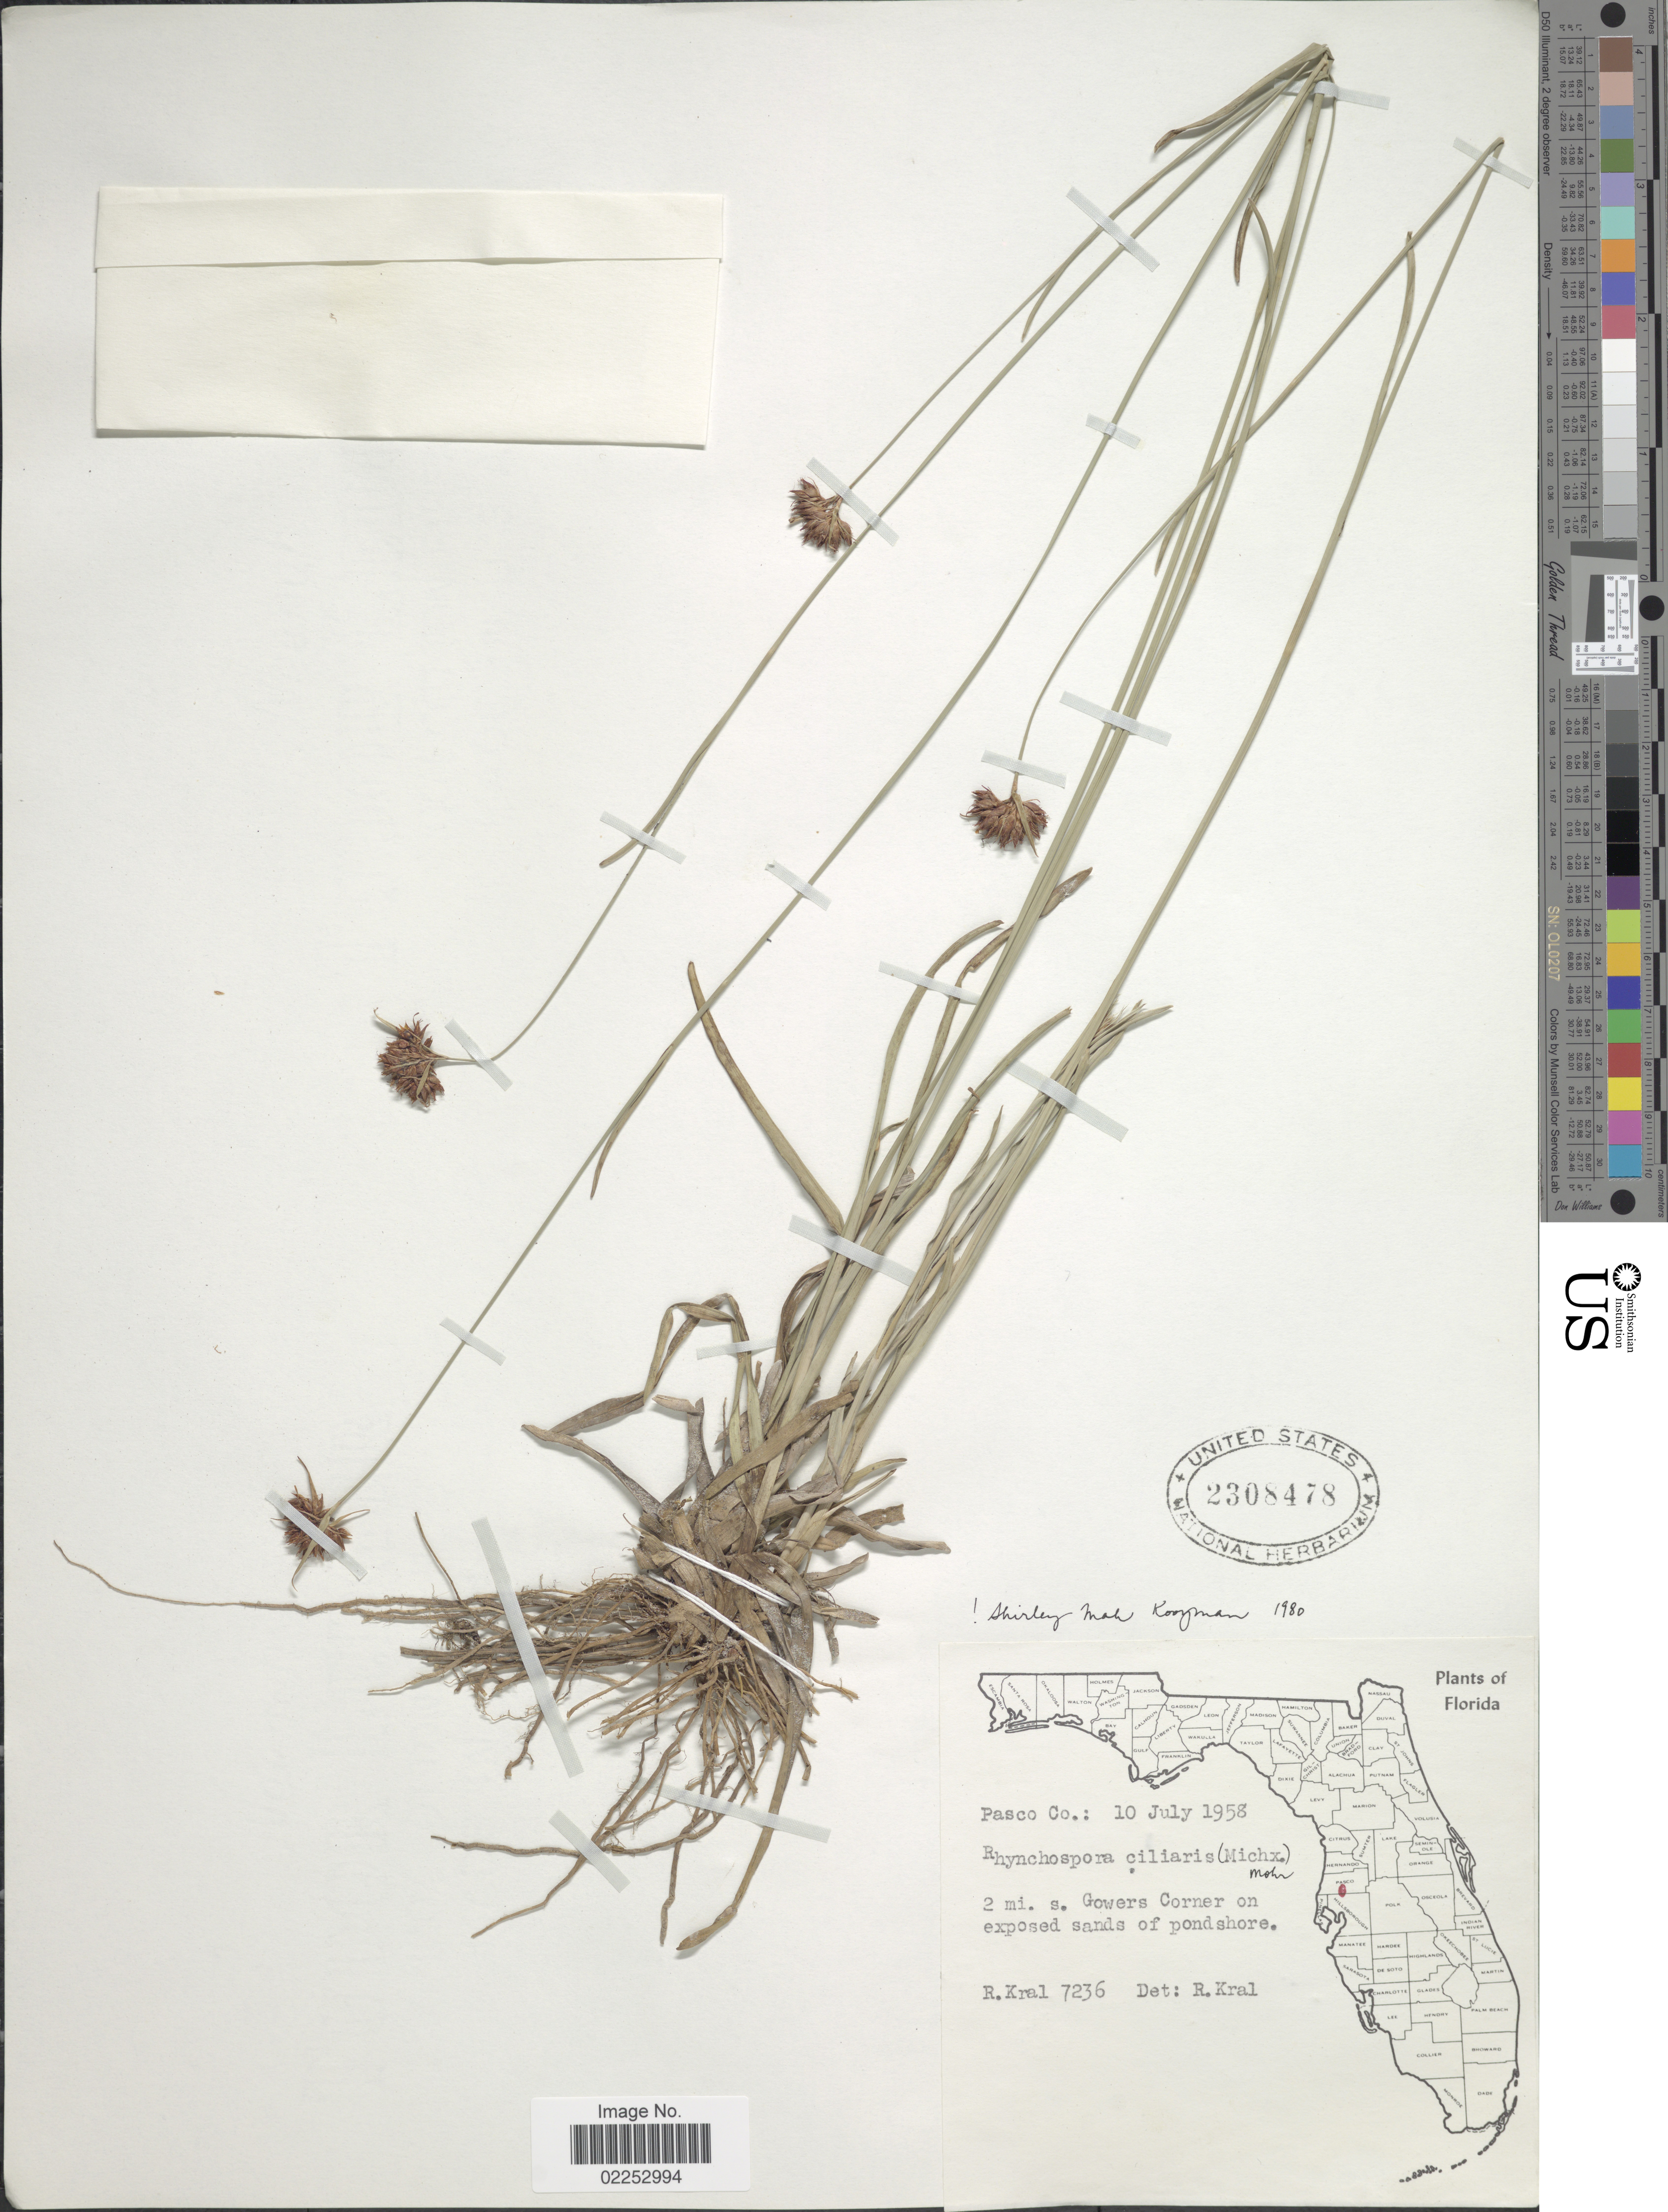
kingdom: Plantae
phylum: Tracheophyta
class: Liliopsida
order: Poales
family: Cyperaceae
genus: Rhynchospora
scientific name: Rhynchospora ciliaris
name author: (Michx.) C. Mohr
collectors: R. Kral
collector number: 7236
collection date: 1958-07-10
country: United States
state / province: Florida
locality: Pasco Co. 2 mi. s. Gowers Corner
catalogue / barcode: US 2308478